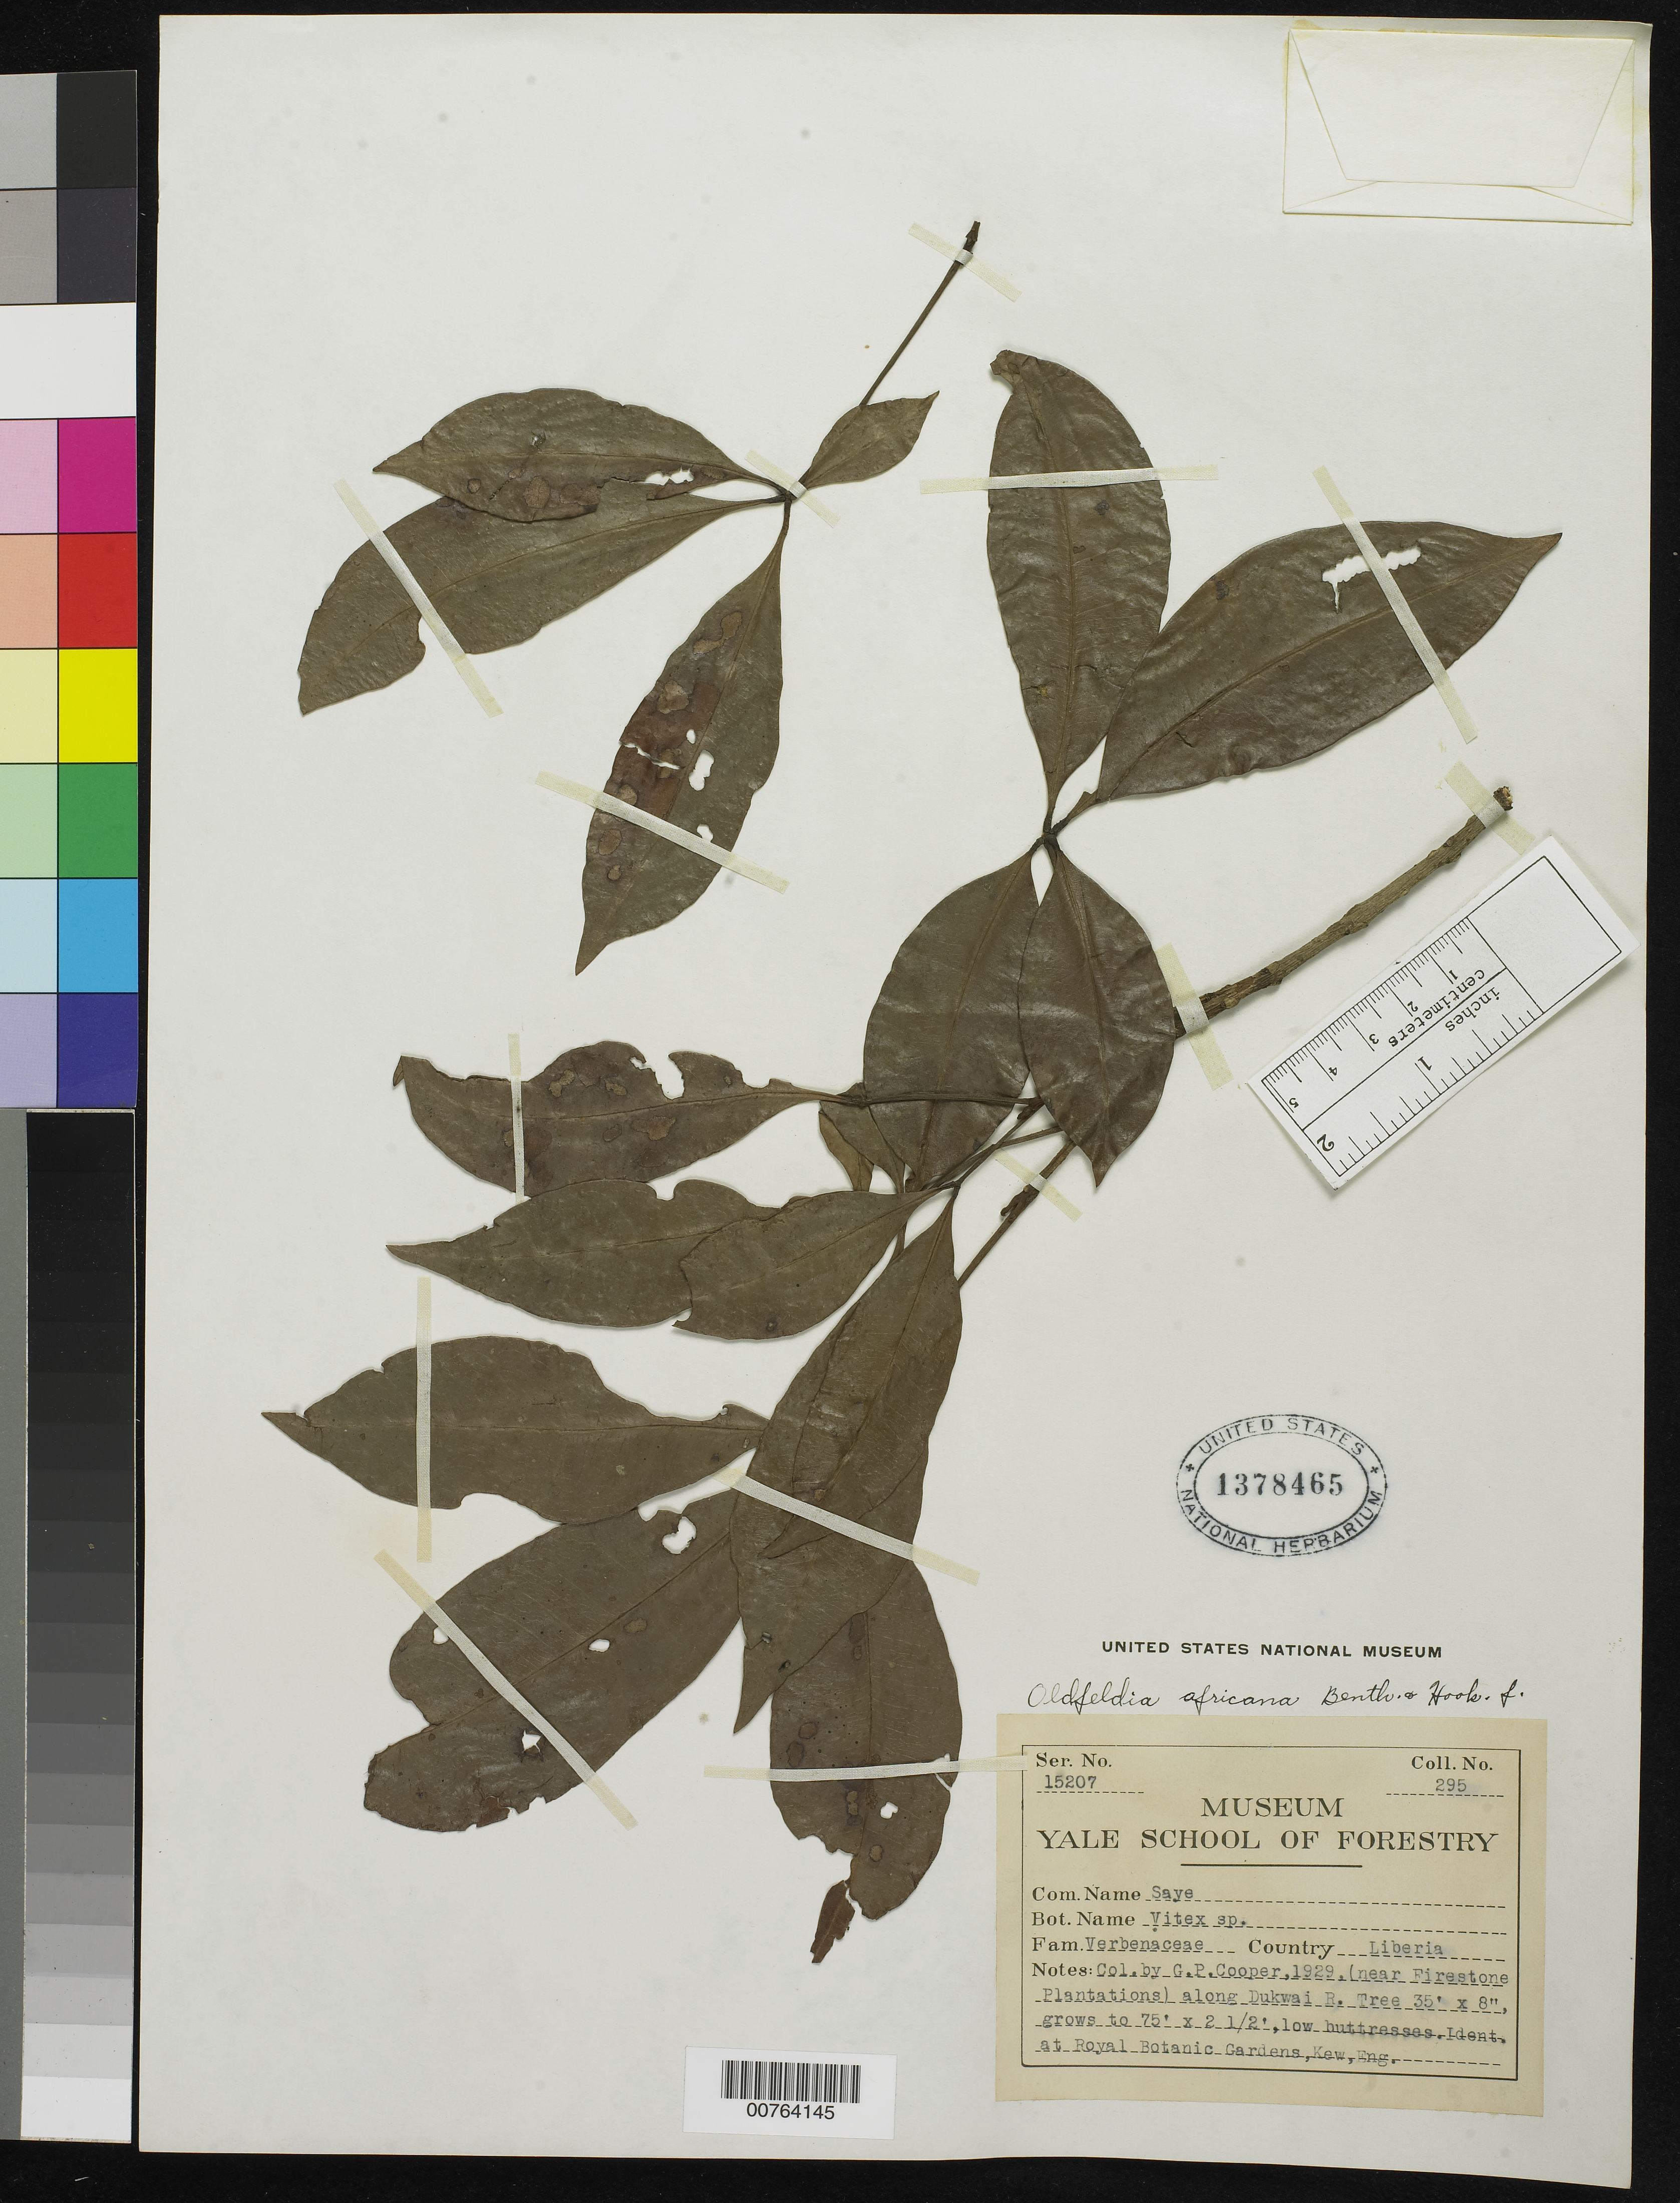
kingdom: Plantae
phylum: Tracheophyta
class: Magnoliopsida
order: Malpighiales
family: Picrodendraceae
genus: Oldfieldia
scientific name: Oldfieldia africana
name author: Benth. & Hook. f.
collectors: G. Cooper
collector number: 295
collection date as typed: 1929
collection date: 1929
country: Liberia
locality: (near Firestone Plantations) along Dukwai River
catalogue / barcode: US 1378465